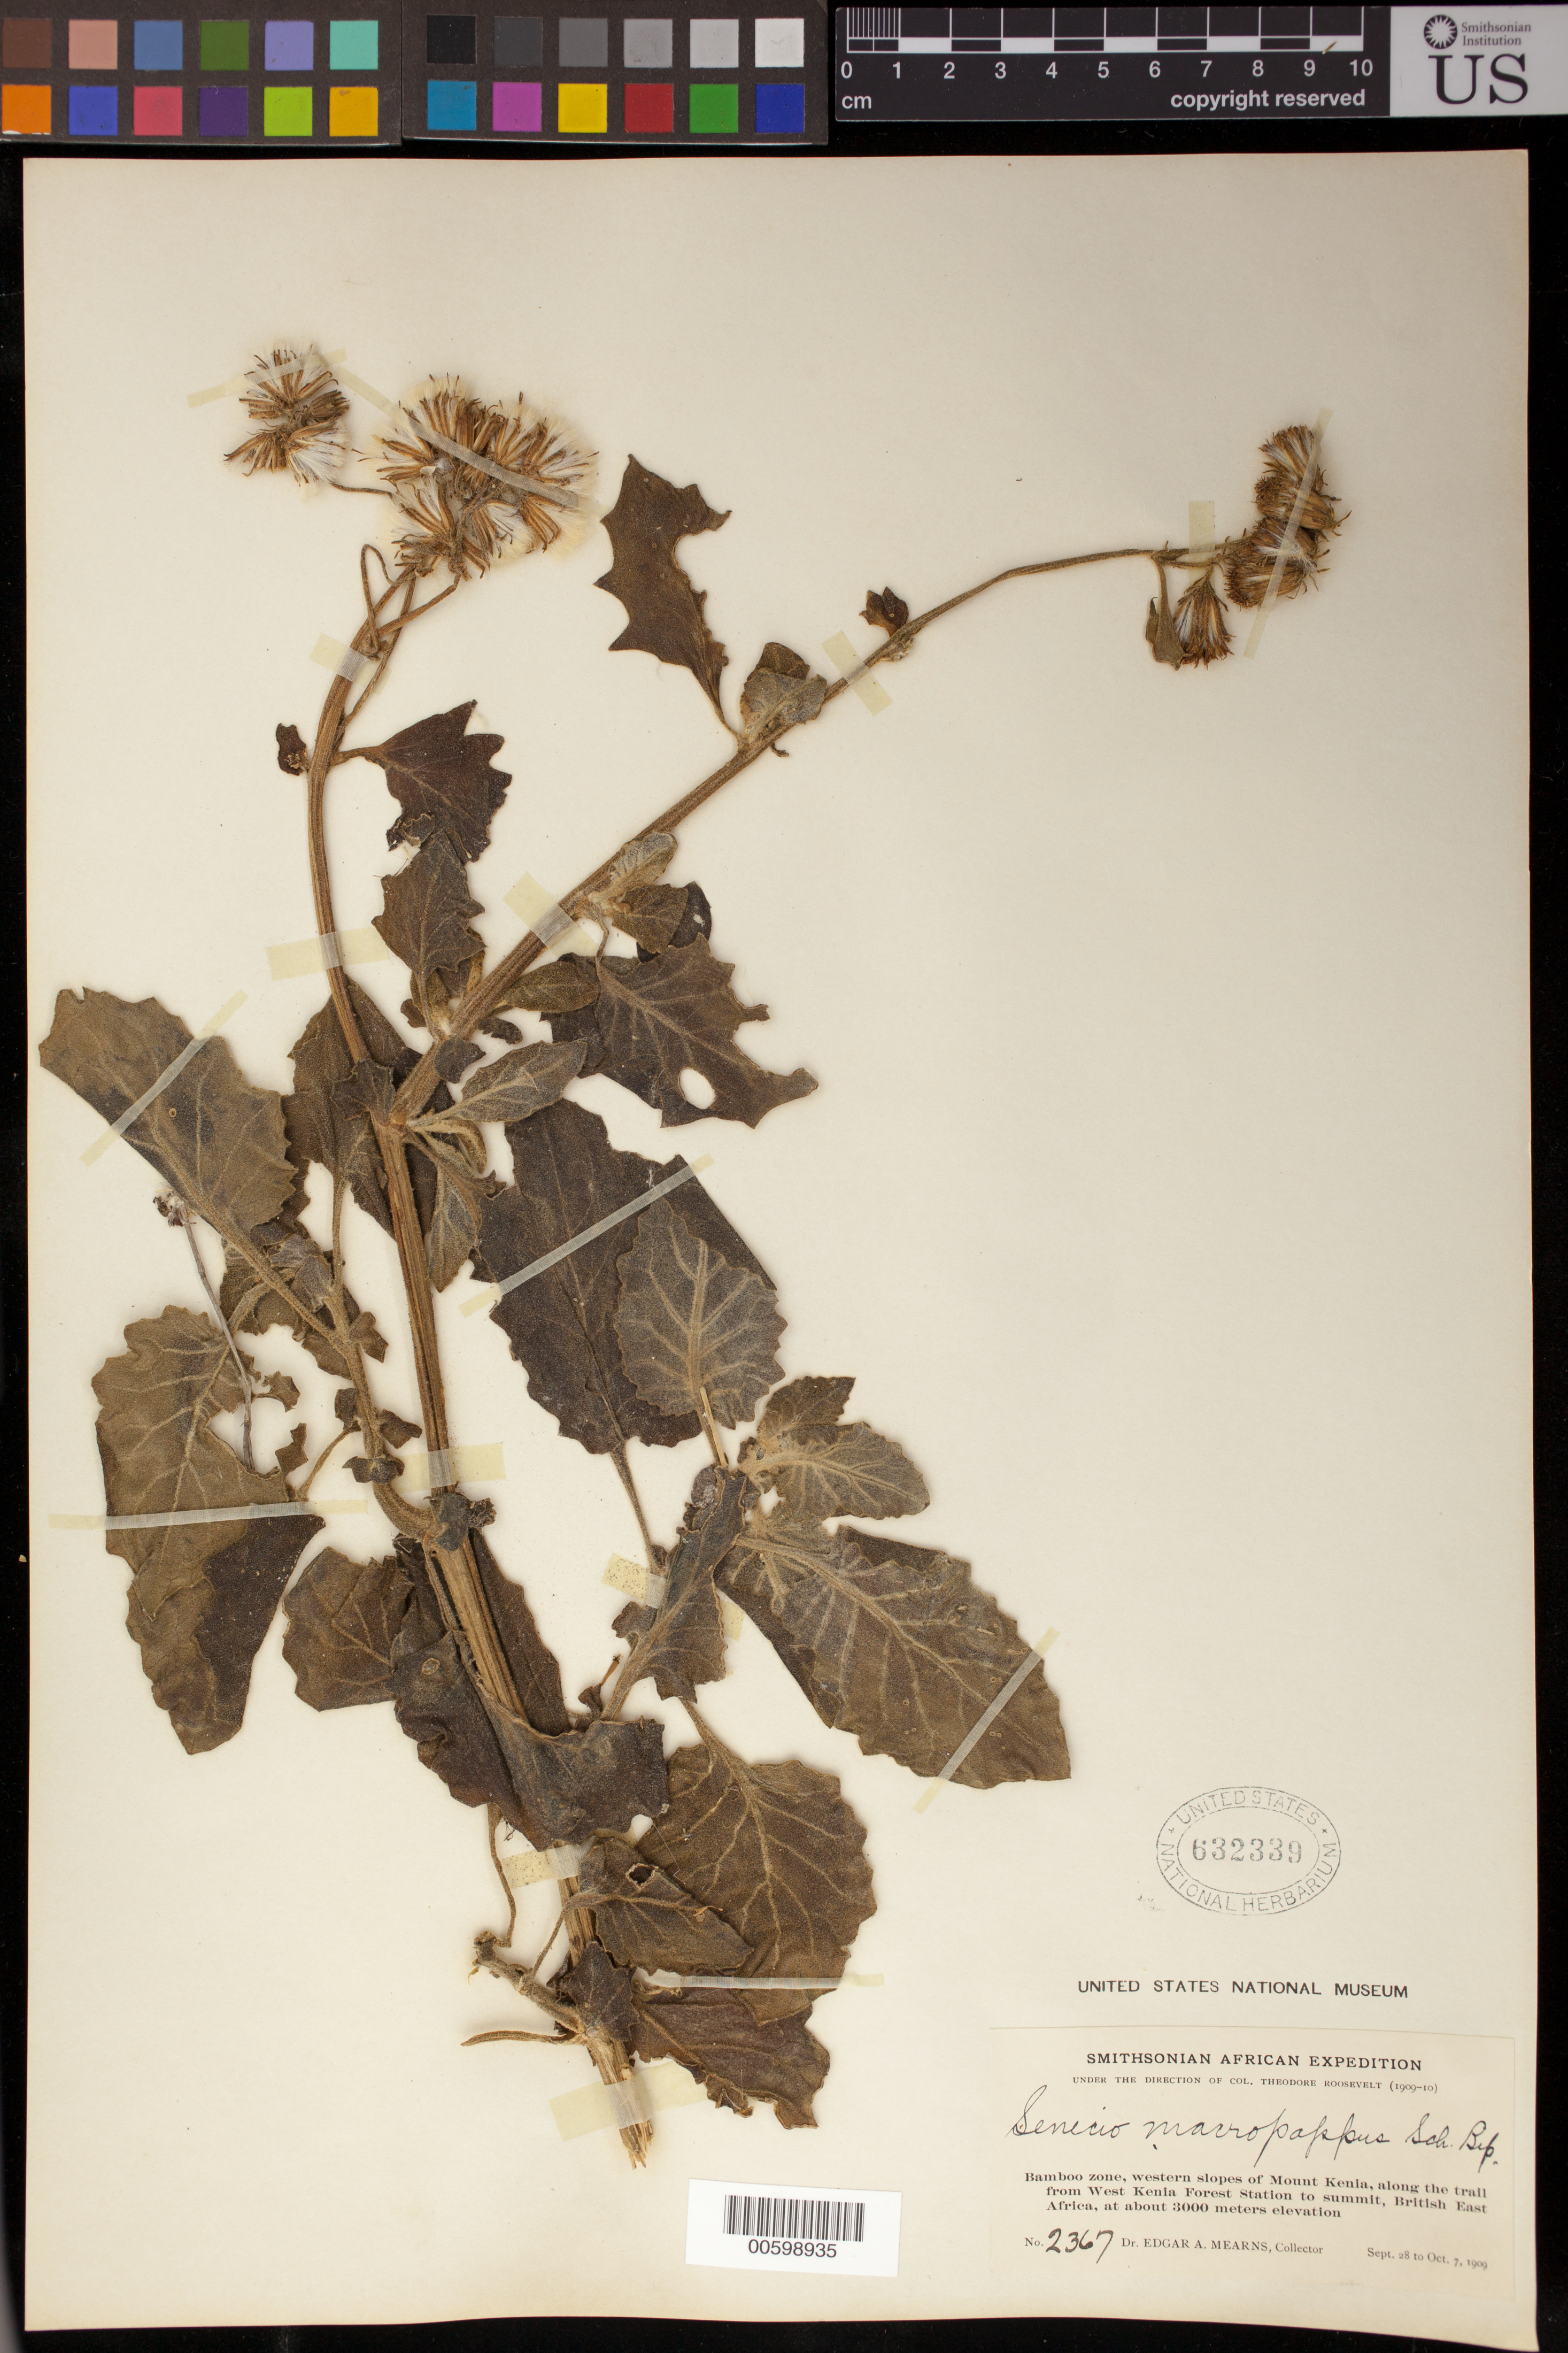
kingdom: Plantae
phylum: Tracheophyta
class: Magnoliopsida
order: Asterales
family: Asteraceae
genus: Senecio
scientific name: Senecio macropappus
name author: Sch. Bip.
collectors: E. A. Mearns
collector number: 2367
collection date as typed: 28 Sep 1909 to 07 Oct 1909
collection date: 1909-09-28/1909-10-07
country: Kenya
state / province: Nyeri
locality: Bamboo zone, western slopes of Mount Kenya, along the trail from West Kenya Forest to summit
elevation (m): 3000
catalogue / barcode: US 632339